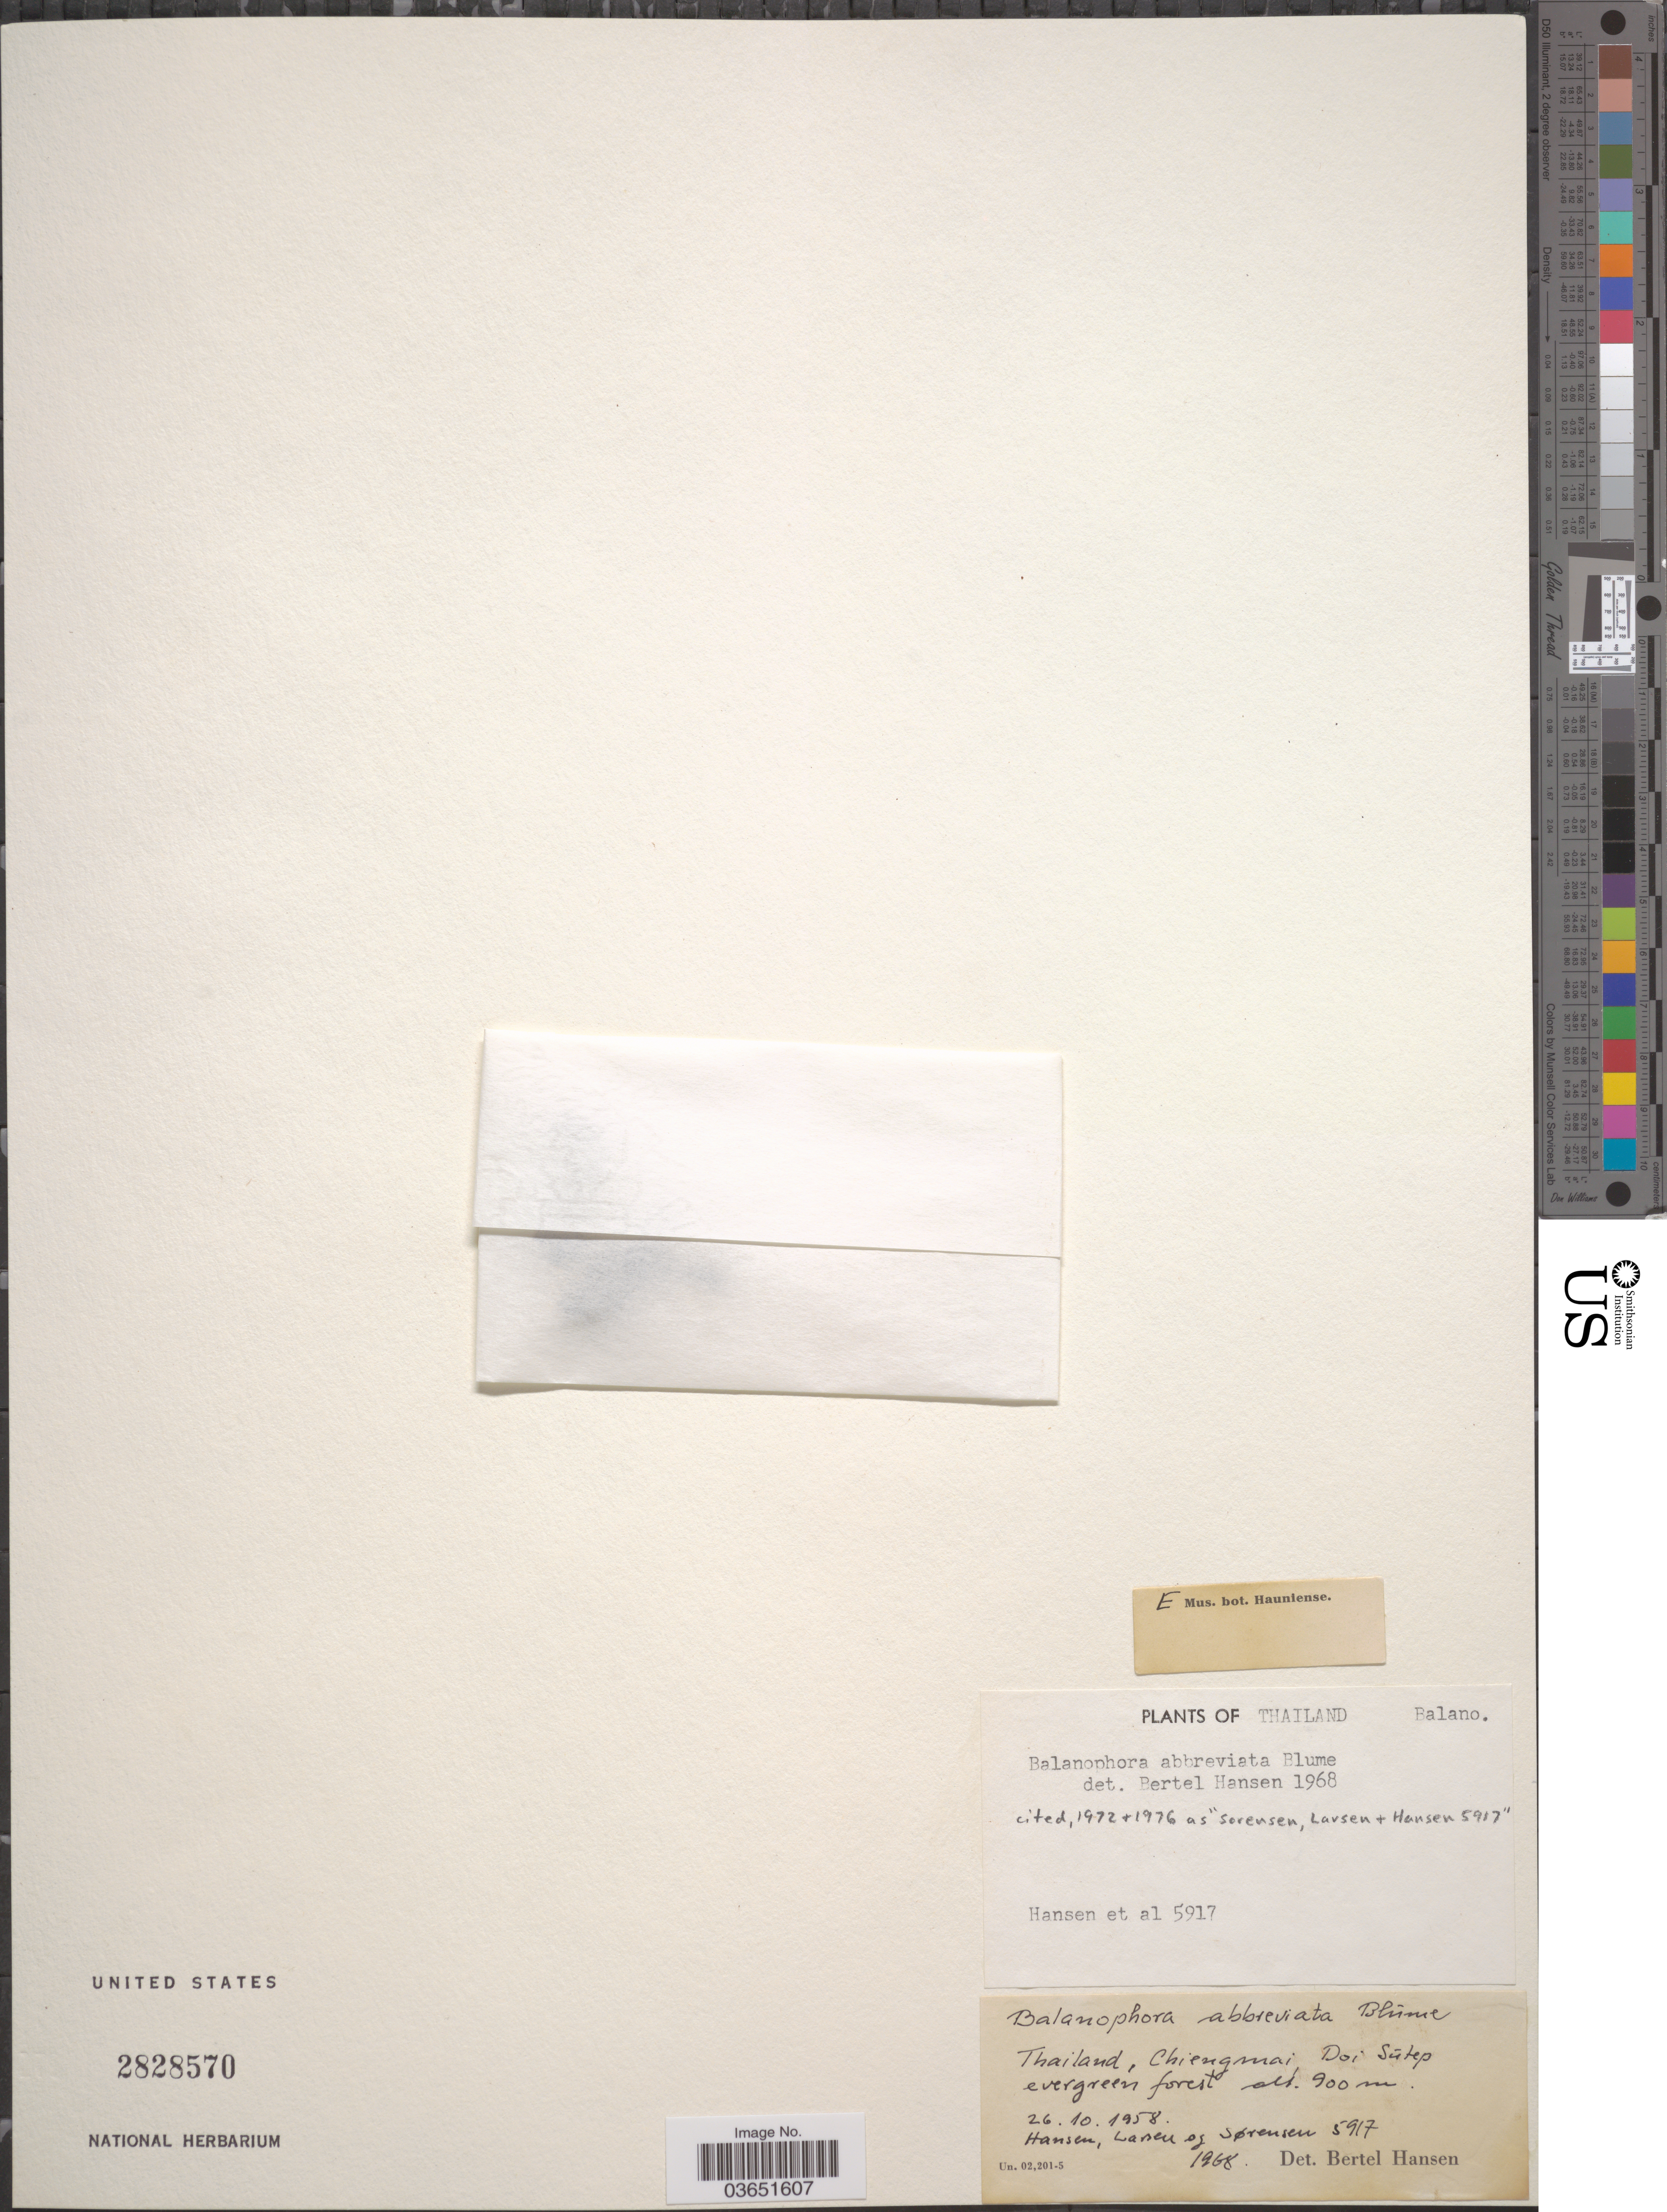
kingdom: Plantae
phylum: Tracheophyta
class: Magnoliopsida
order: Santalales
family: Balanophoraceae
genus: Balanophora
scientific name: Balanophora abbreviata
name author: Blume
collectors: -. Hansen, -. Larsen & Sørensen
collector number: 5917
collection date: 1958-10-26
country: Thailand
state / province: Chiang Mai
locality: Chieng Mai, Doi Sútep.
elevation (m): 900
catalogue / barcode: US 2828570